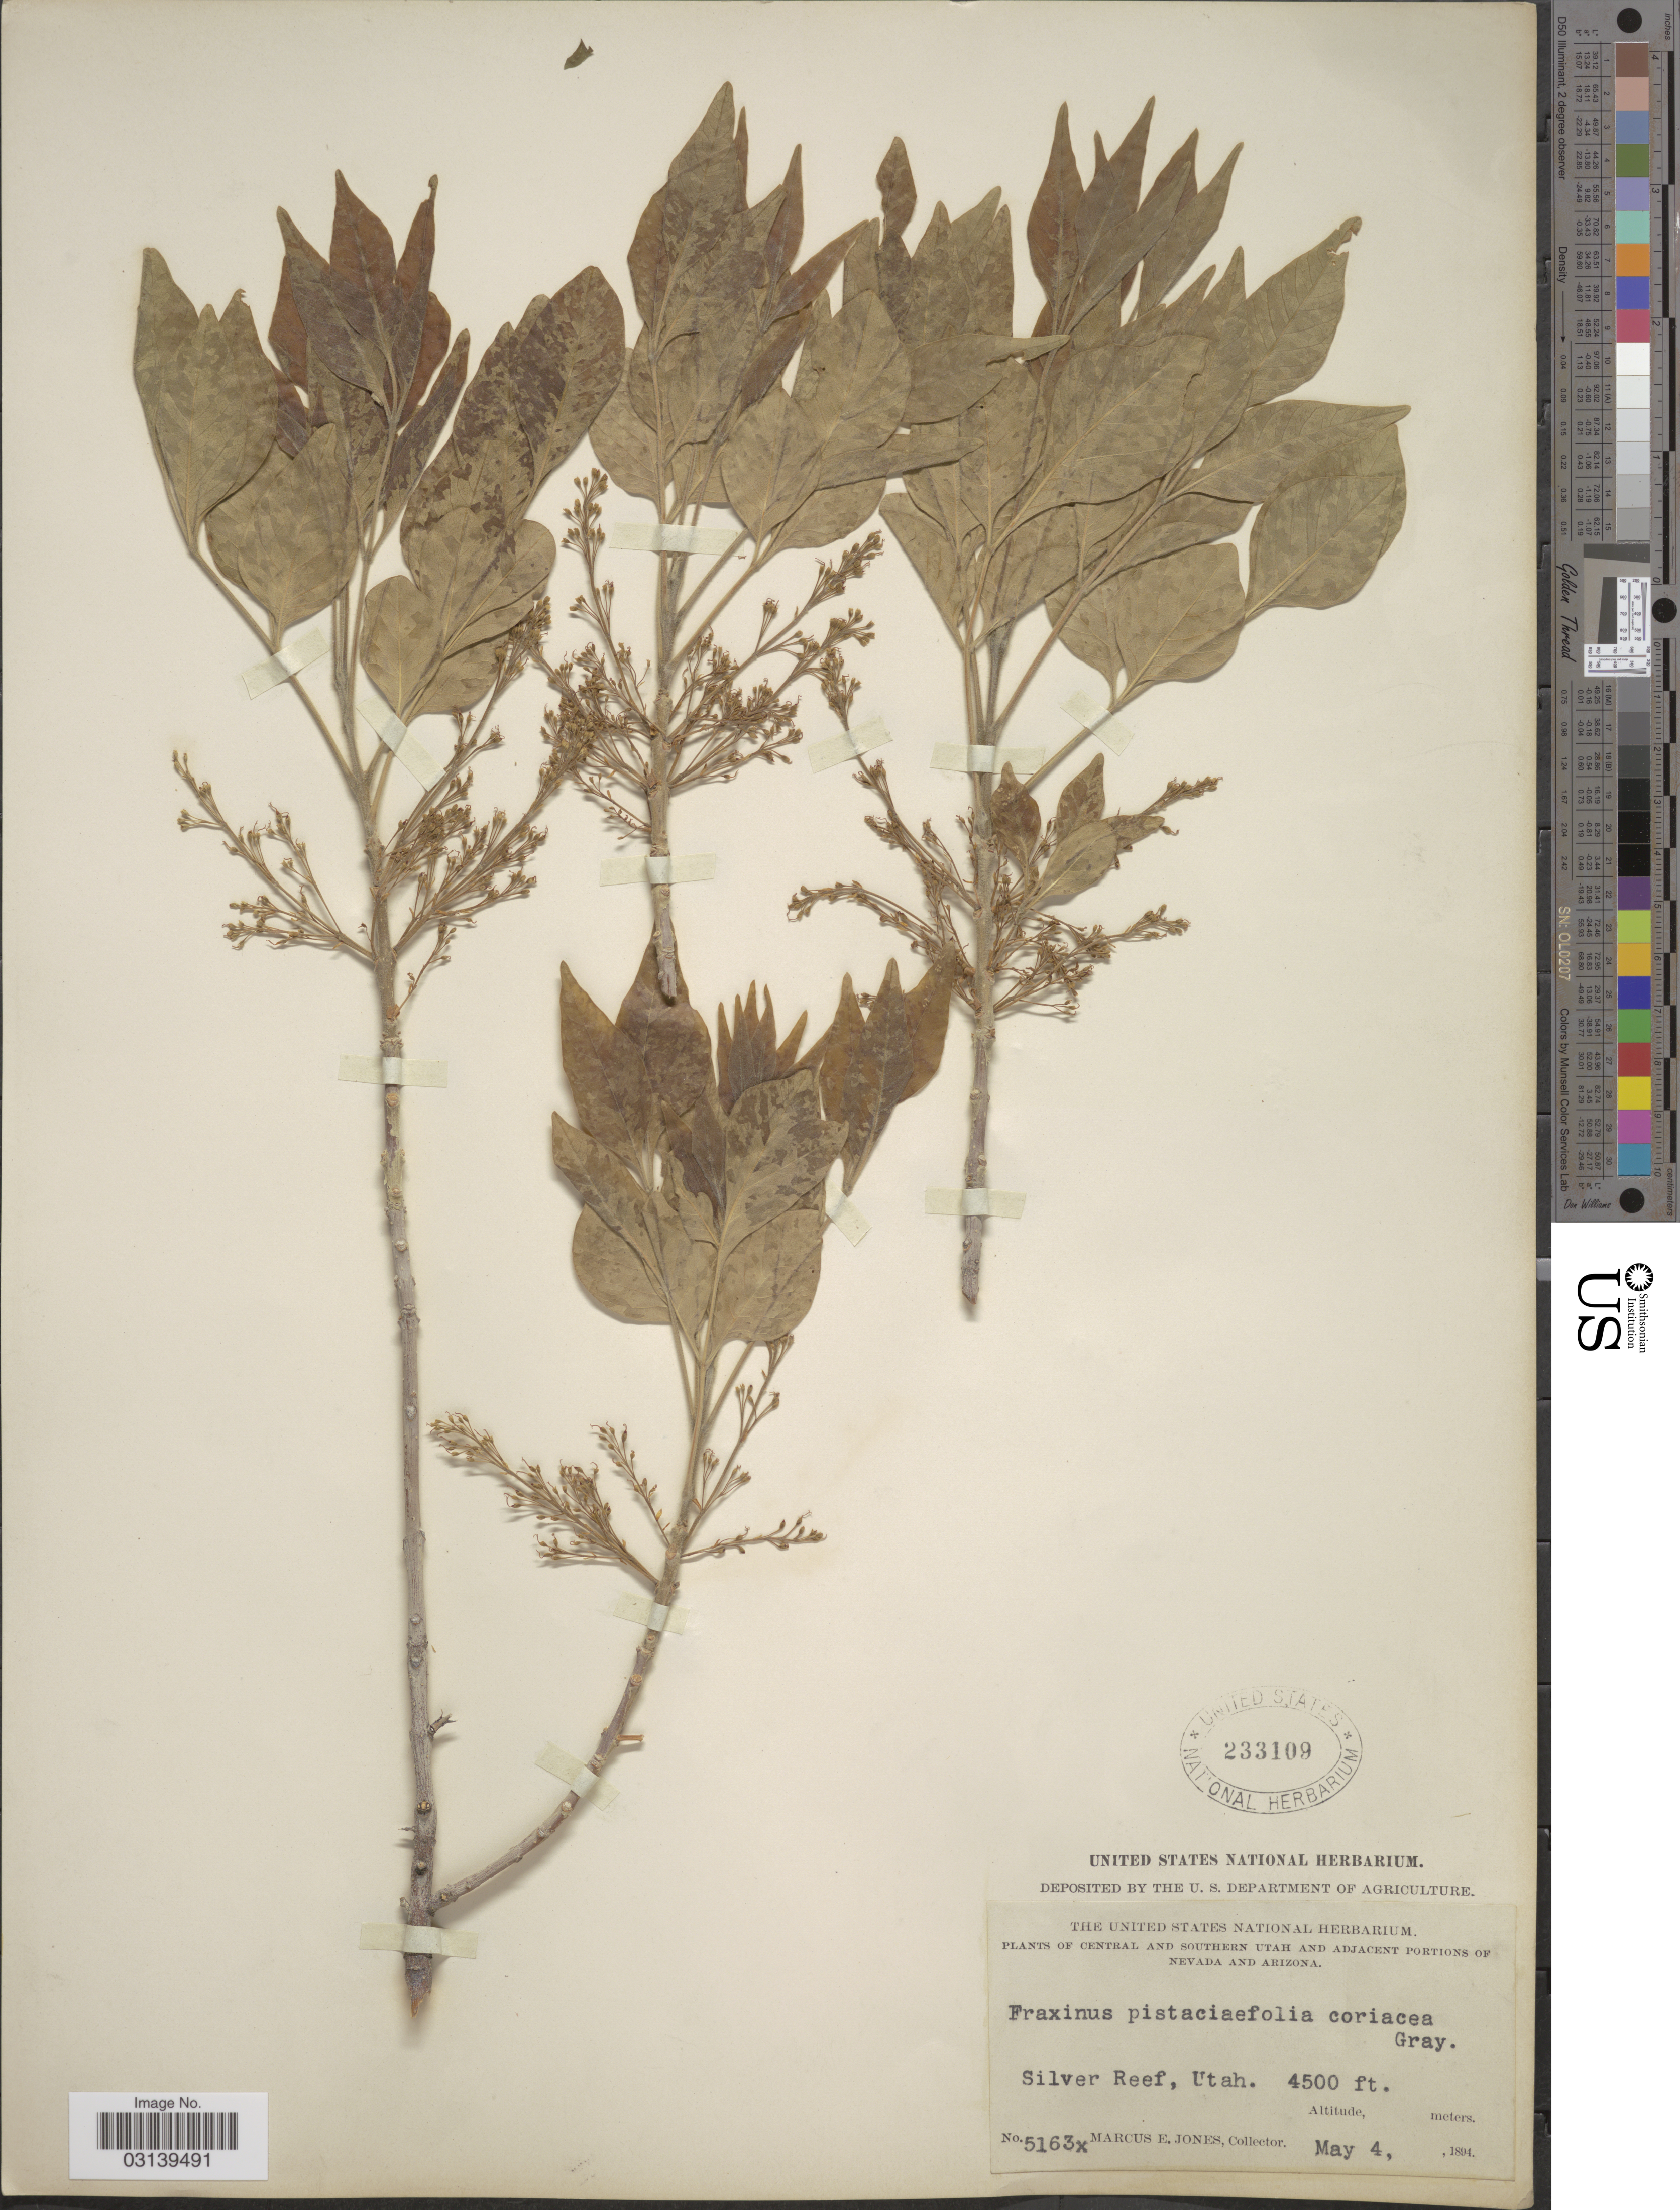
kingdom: Plantae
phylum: Tracheophyta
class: Magnoliopsida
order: Lamiales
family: Oleaceae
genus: Fraxinus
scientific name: Fraxinus velutina var. coriacea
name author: (S. Watson) Rehder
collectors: M. E. Jones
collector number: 5163X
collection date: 1894-05-04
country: United States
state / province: Utah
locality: Central and Southern Utah, Silver Reef.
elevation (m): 1372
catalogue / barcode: US 233109